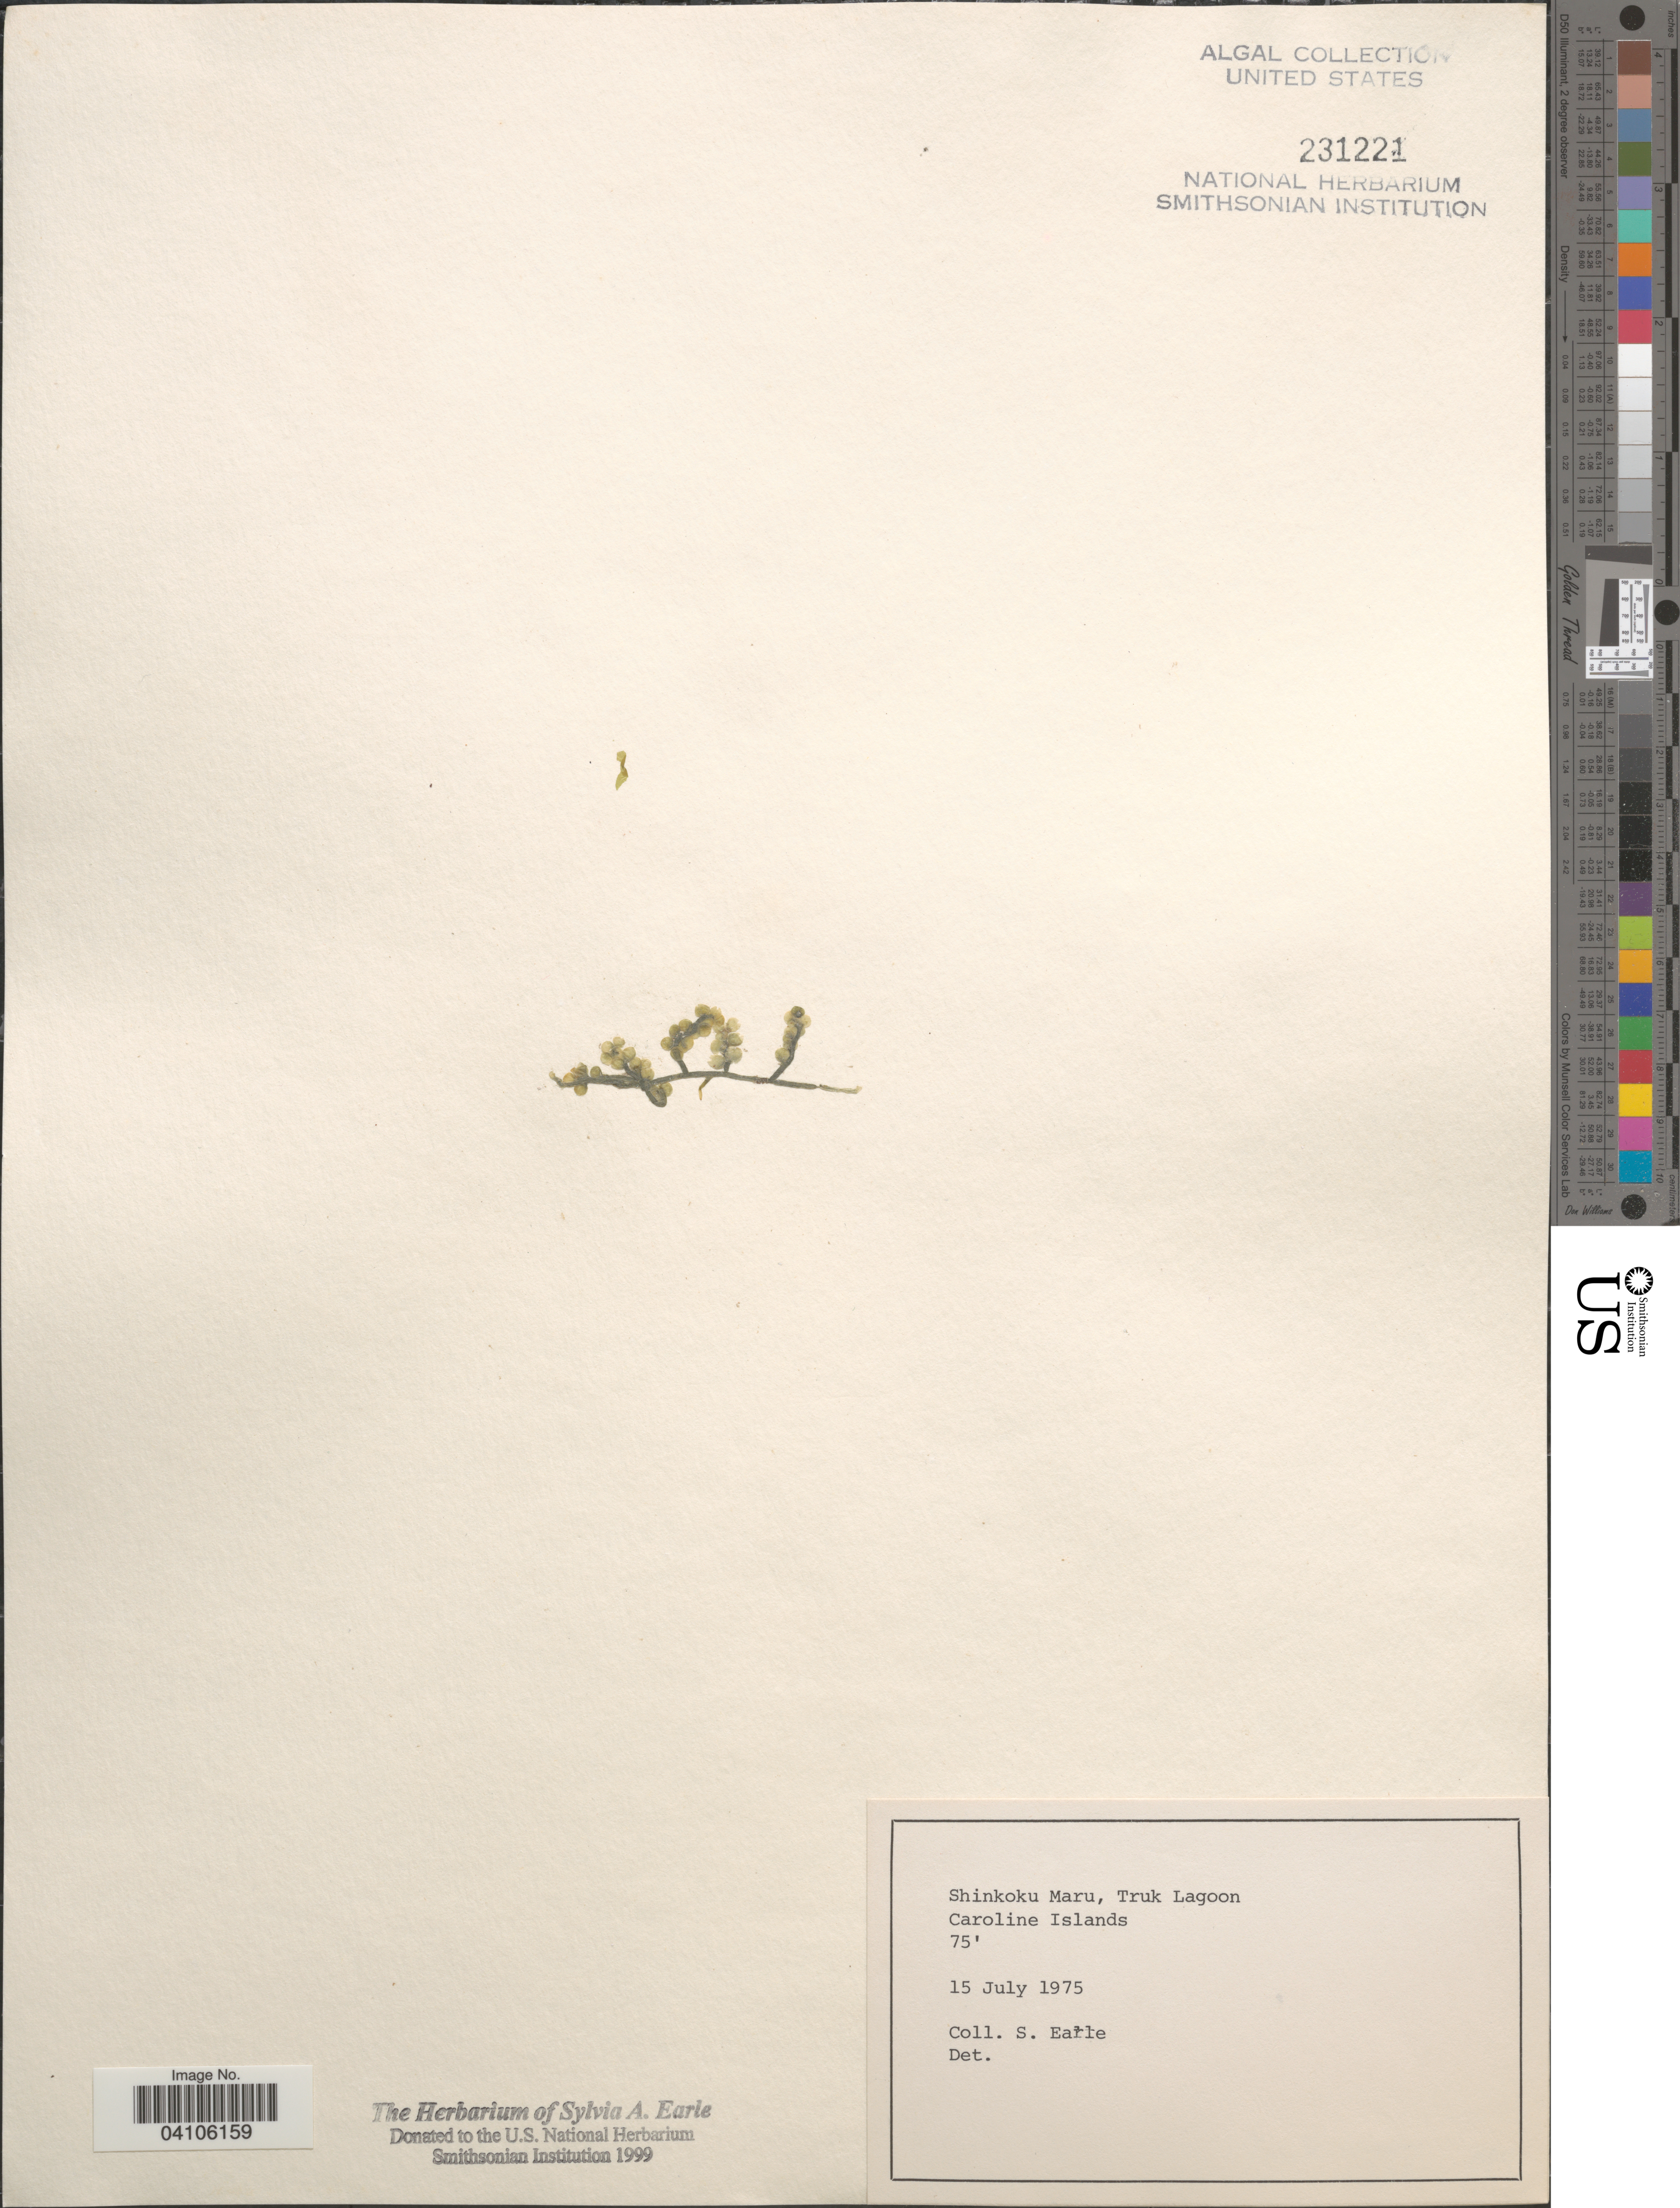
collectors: S. A. Earle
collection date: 1975-07-15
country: Micronesia, Federated States of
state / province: Truk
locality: Shinkoku Maru, Truk Lagoon. Caroline Islands.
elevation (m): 23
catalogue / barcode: US 231221